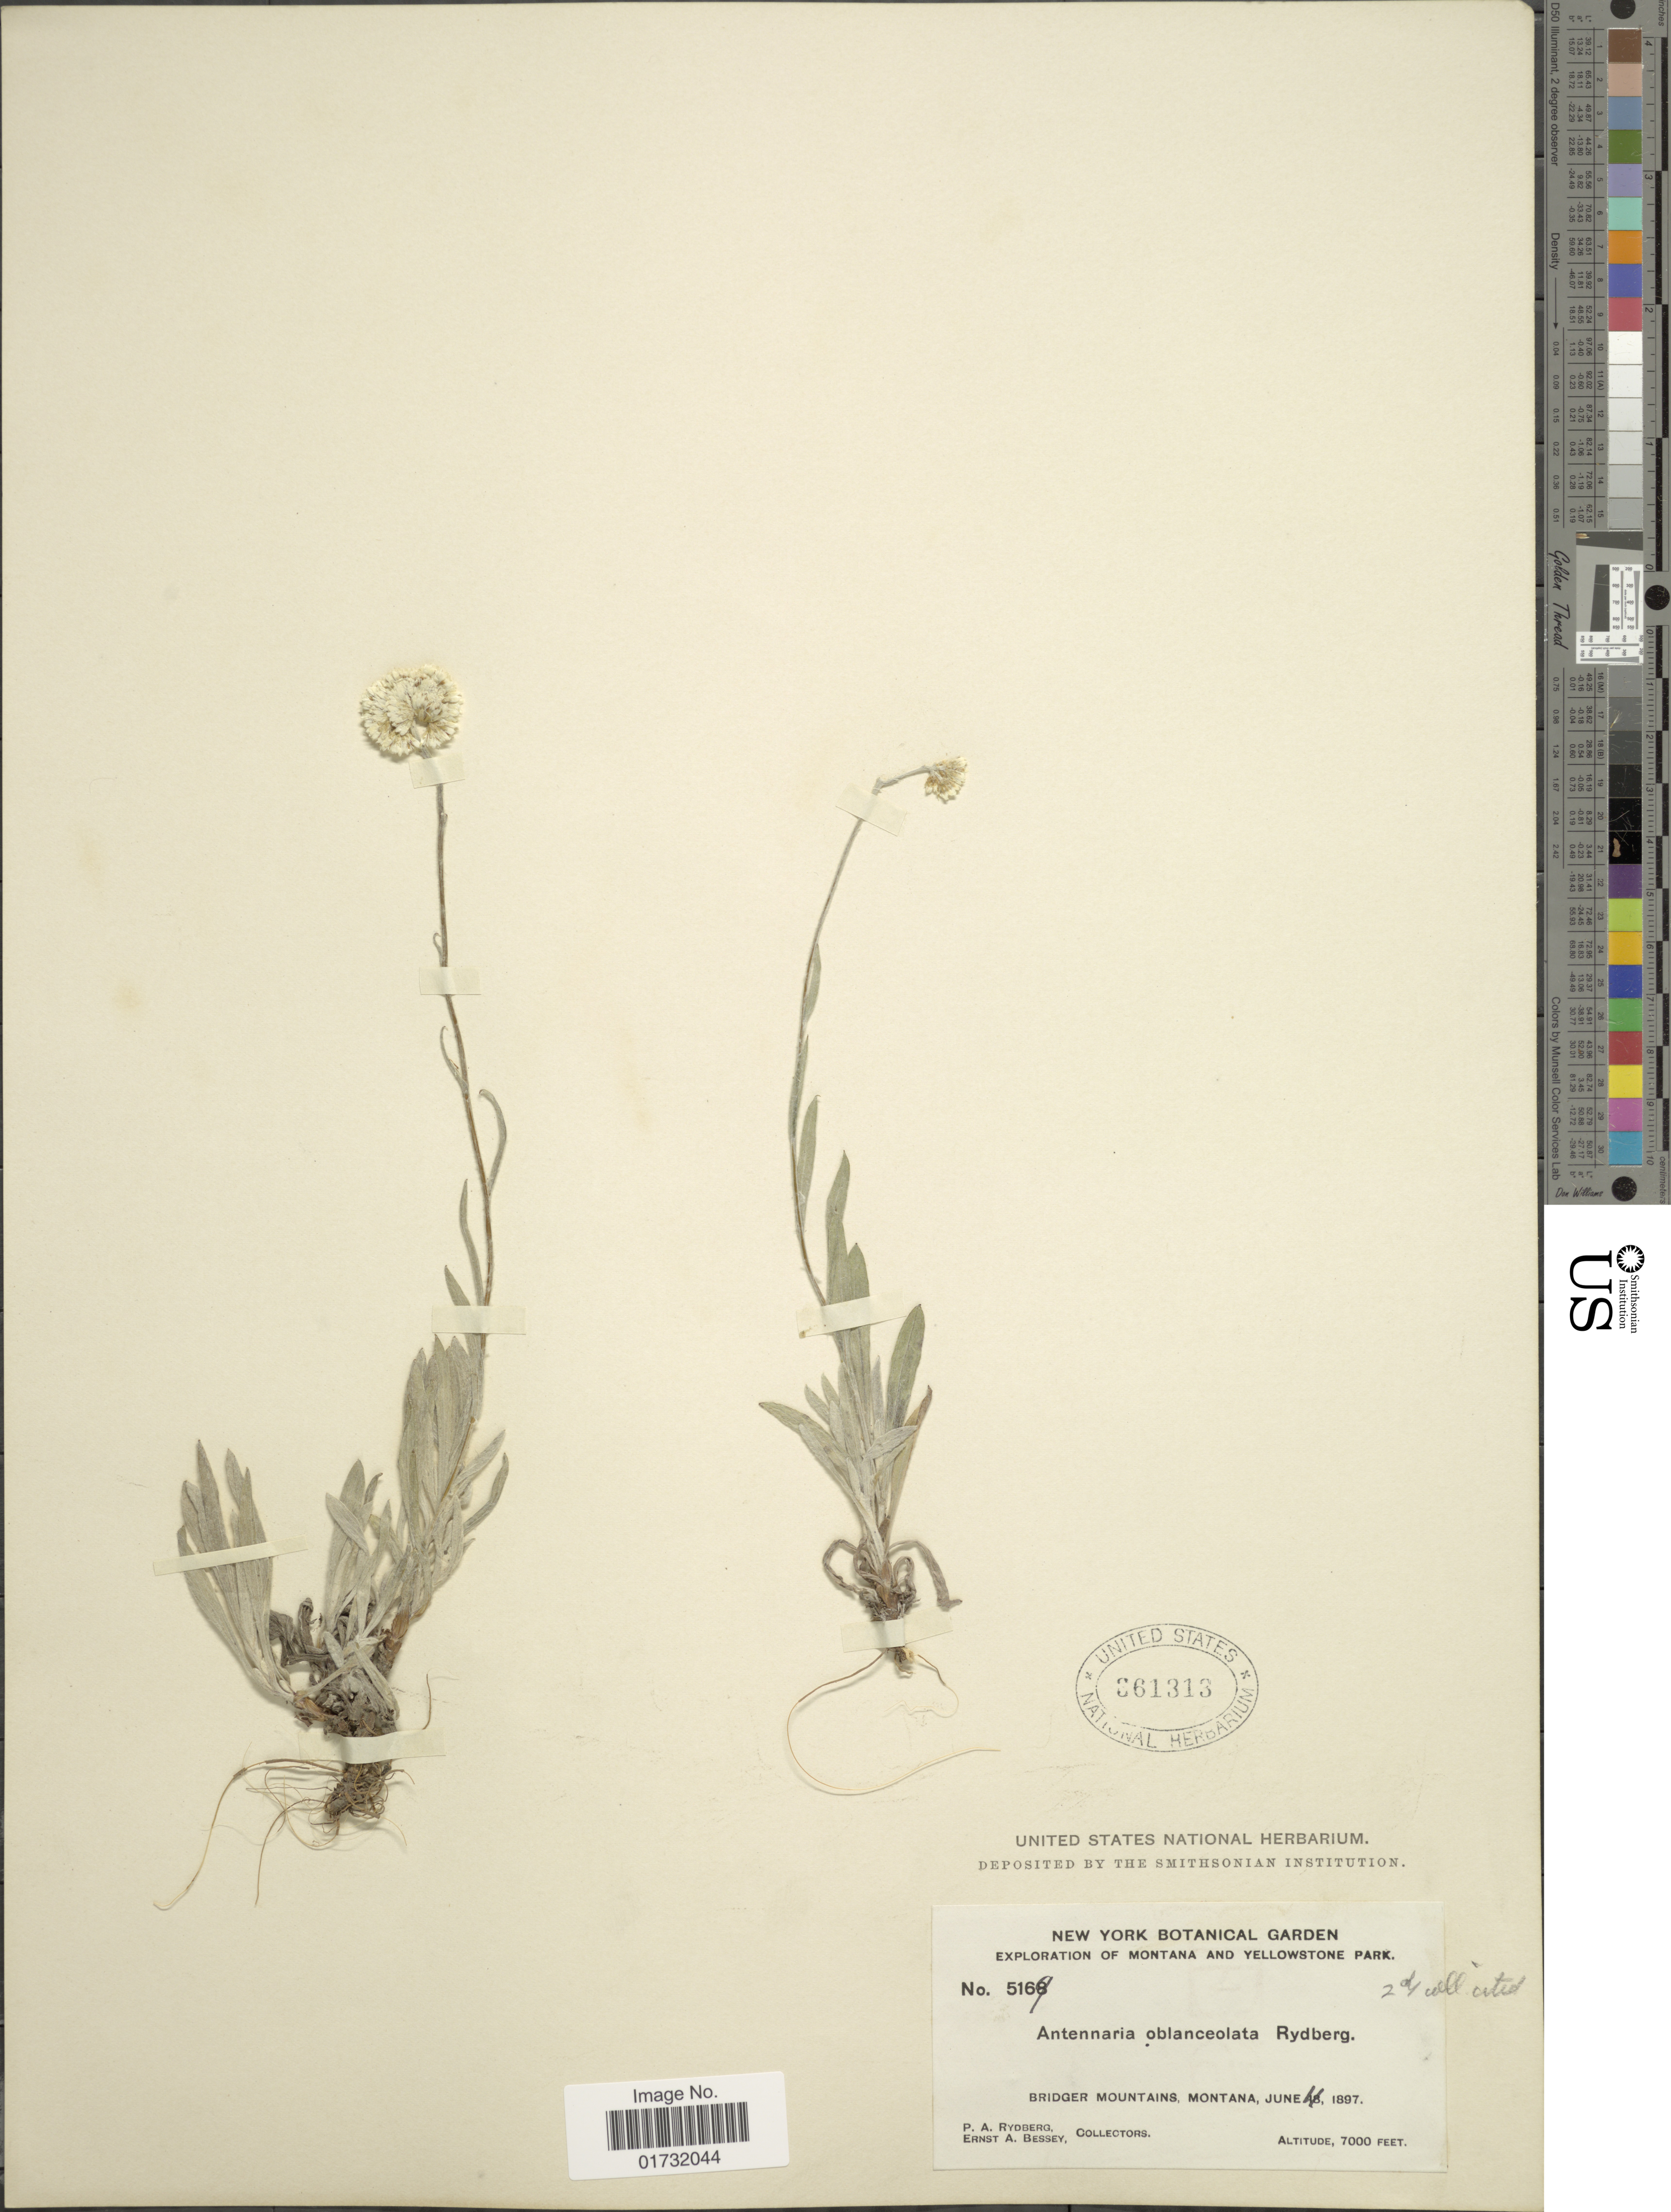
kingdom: Plantae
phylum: Tracheophyta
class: Magnoliopsida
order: Asterales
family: Asteraceae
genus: Antennaria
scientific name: Antennaria oblanceolata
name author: Rydb.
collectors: P. A. Rydberg & E. A. Bessey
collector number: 5169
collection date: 1897-06-11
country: United States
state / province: Montana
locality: Yellowstone Park. Bridger Mountains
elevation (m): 2134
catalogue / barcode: US 391313